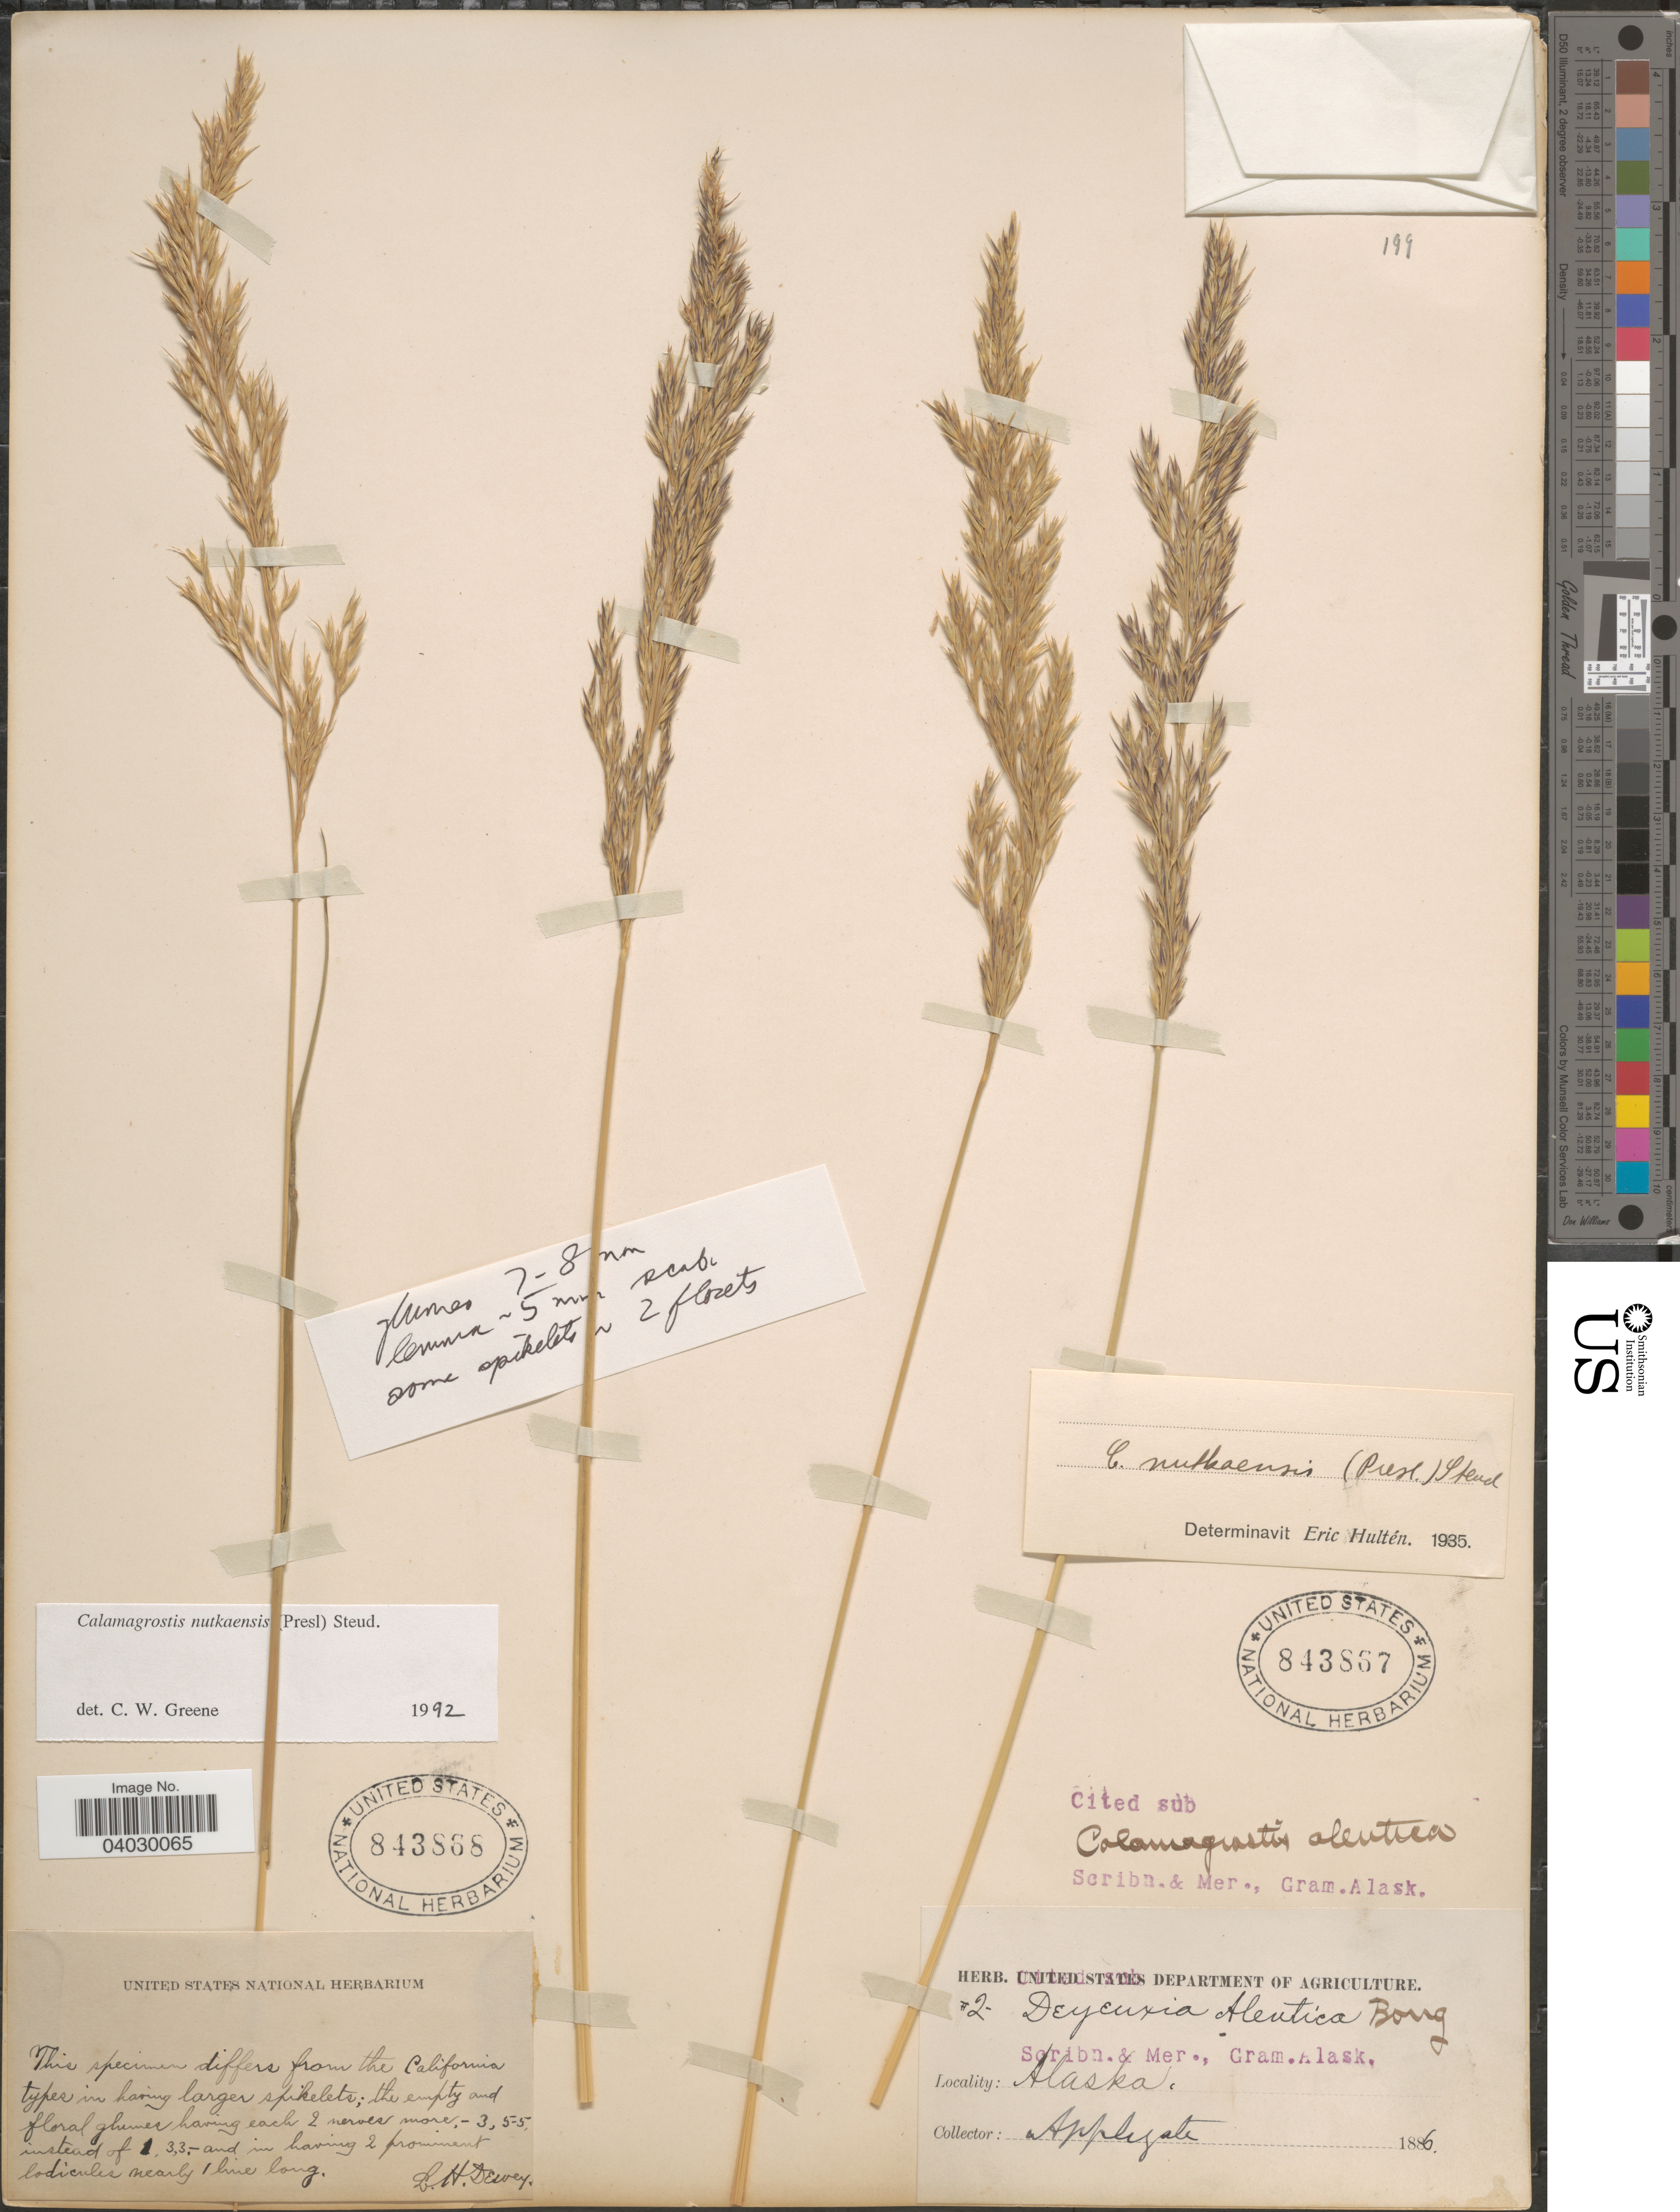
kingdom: Plantae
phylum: Tracheophyta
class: Liliopsida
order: Poales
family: Poaceae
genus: Calamagrostis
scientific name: Calamagrostis nutkaensis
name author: (J. Presl) Steud.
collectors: -- Applegate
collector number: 2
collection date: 1886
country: United States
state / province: Alaska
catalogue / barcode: US 843867-2